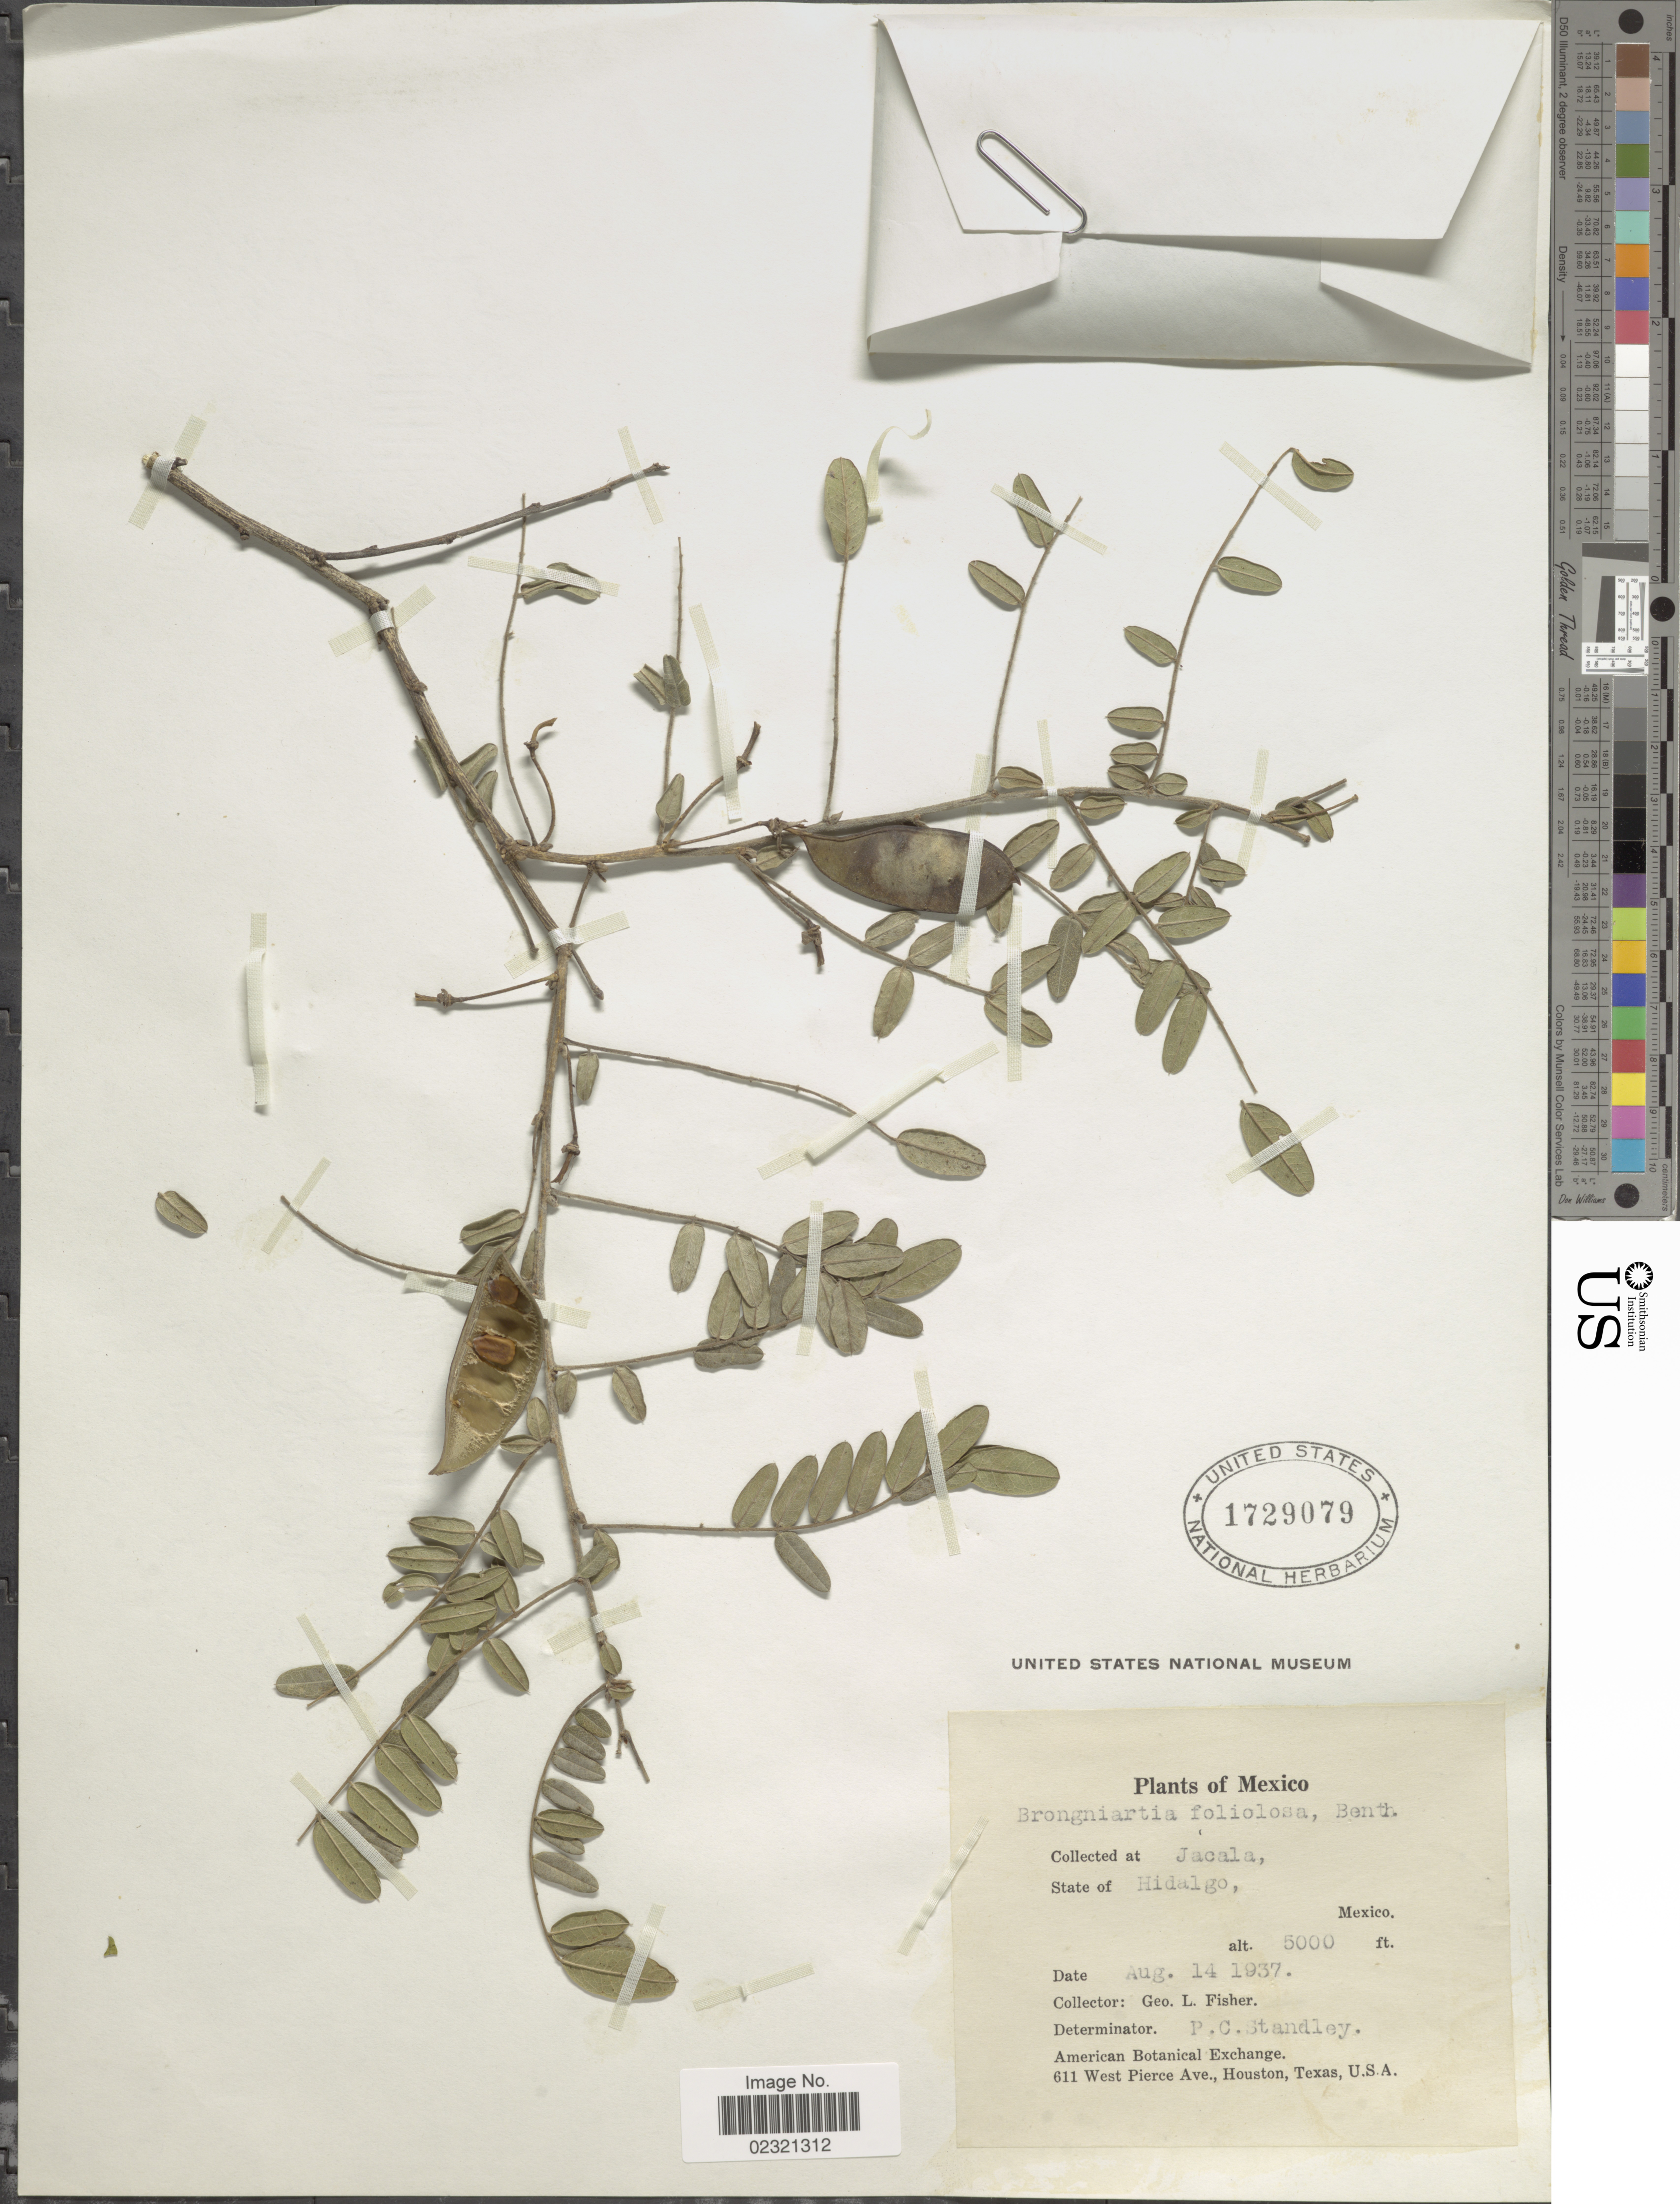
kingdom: Plantae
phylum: Tracheophyta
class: Magnoliopsida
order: Fabales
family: Fabaceae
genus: Brongniartia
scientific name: Brongniartia foliosa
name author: Hemsl.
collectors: G. L. Fisher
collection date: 1937-08-14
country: Mexico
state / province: Hidalgo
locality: Jacala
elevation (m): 1524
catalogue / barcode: US 1729079